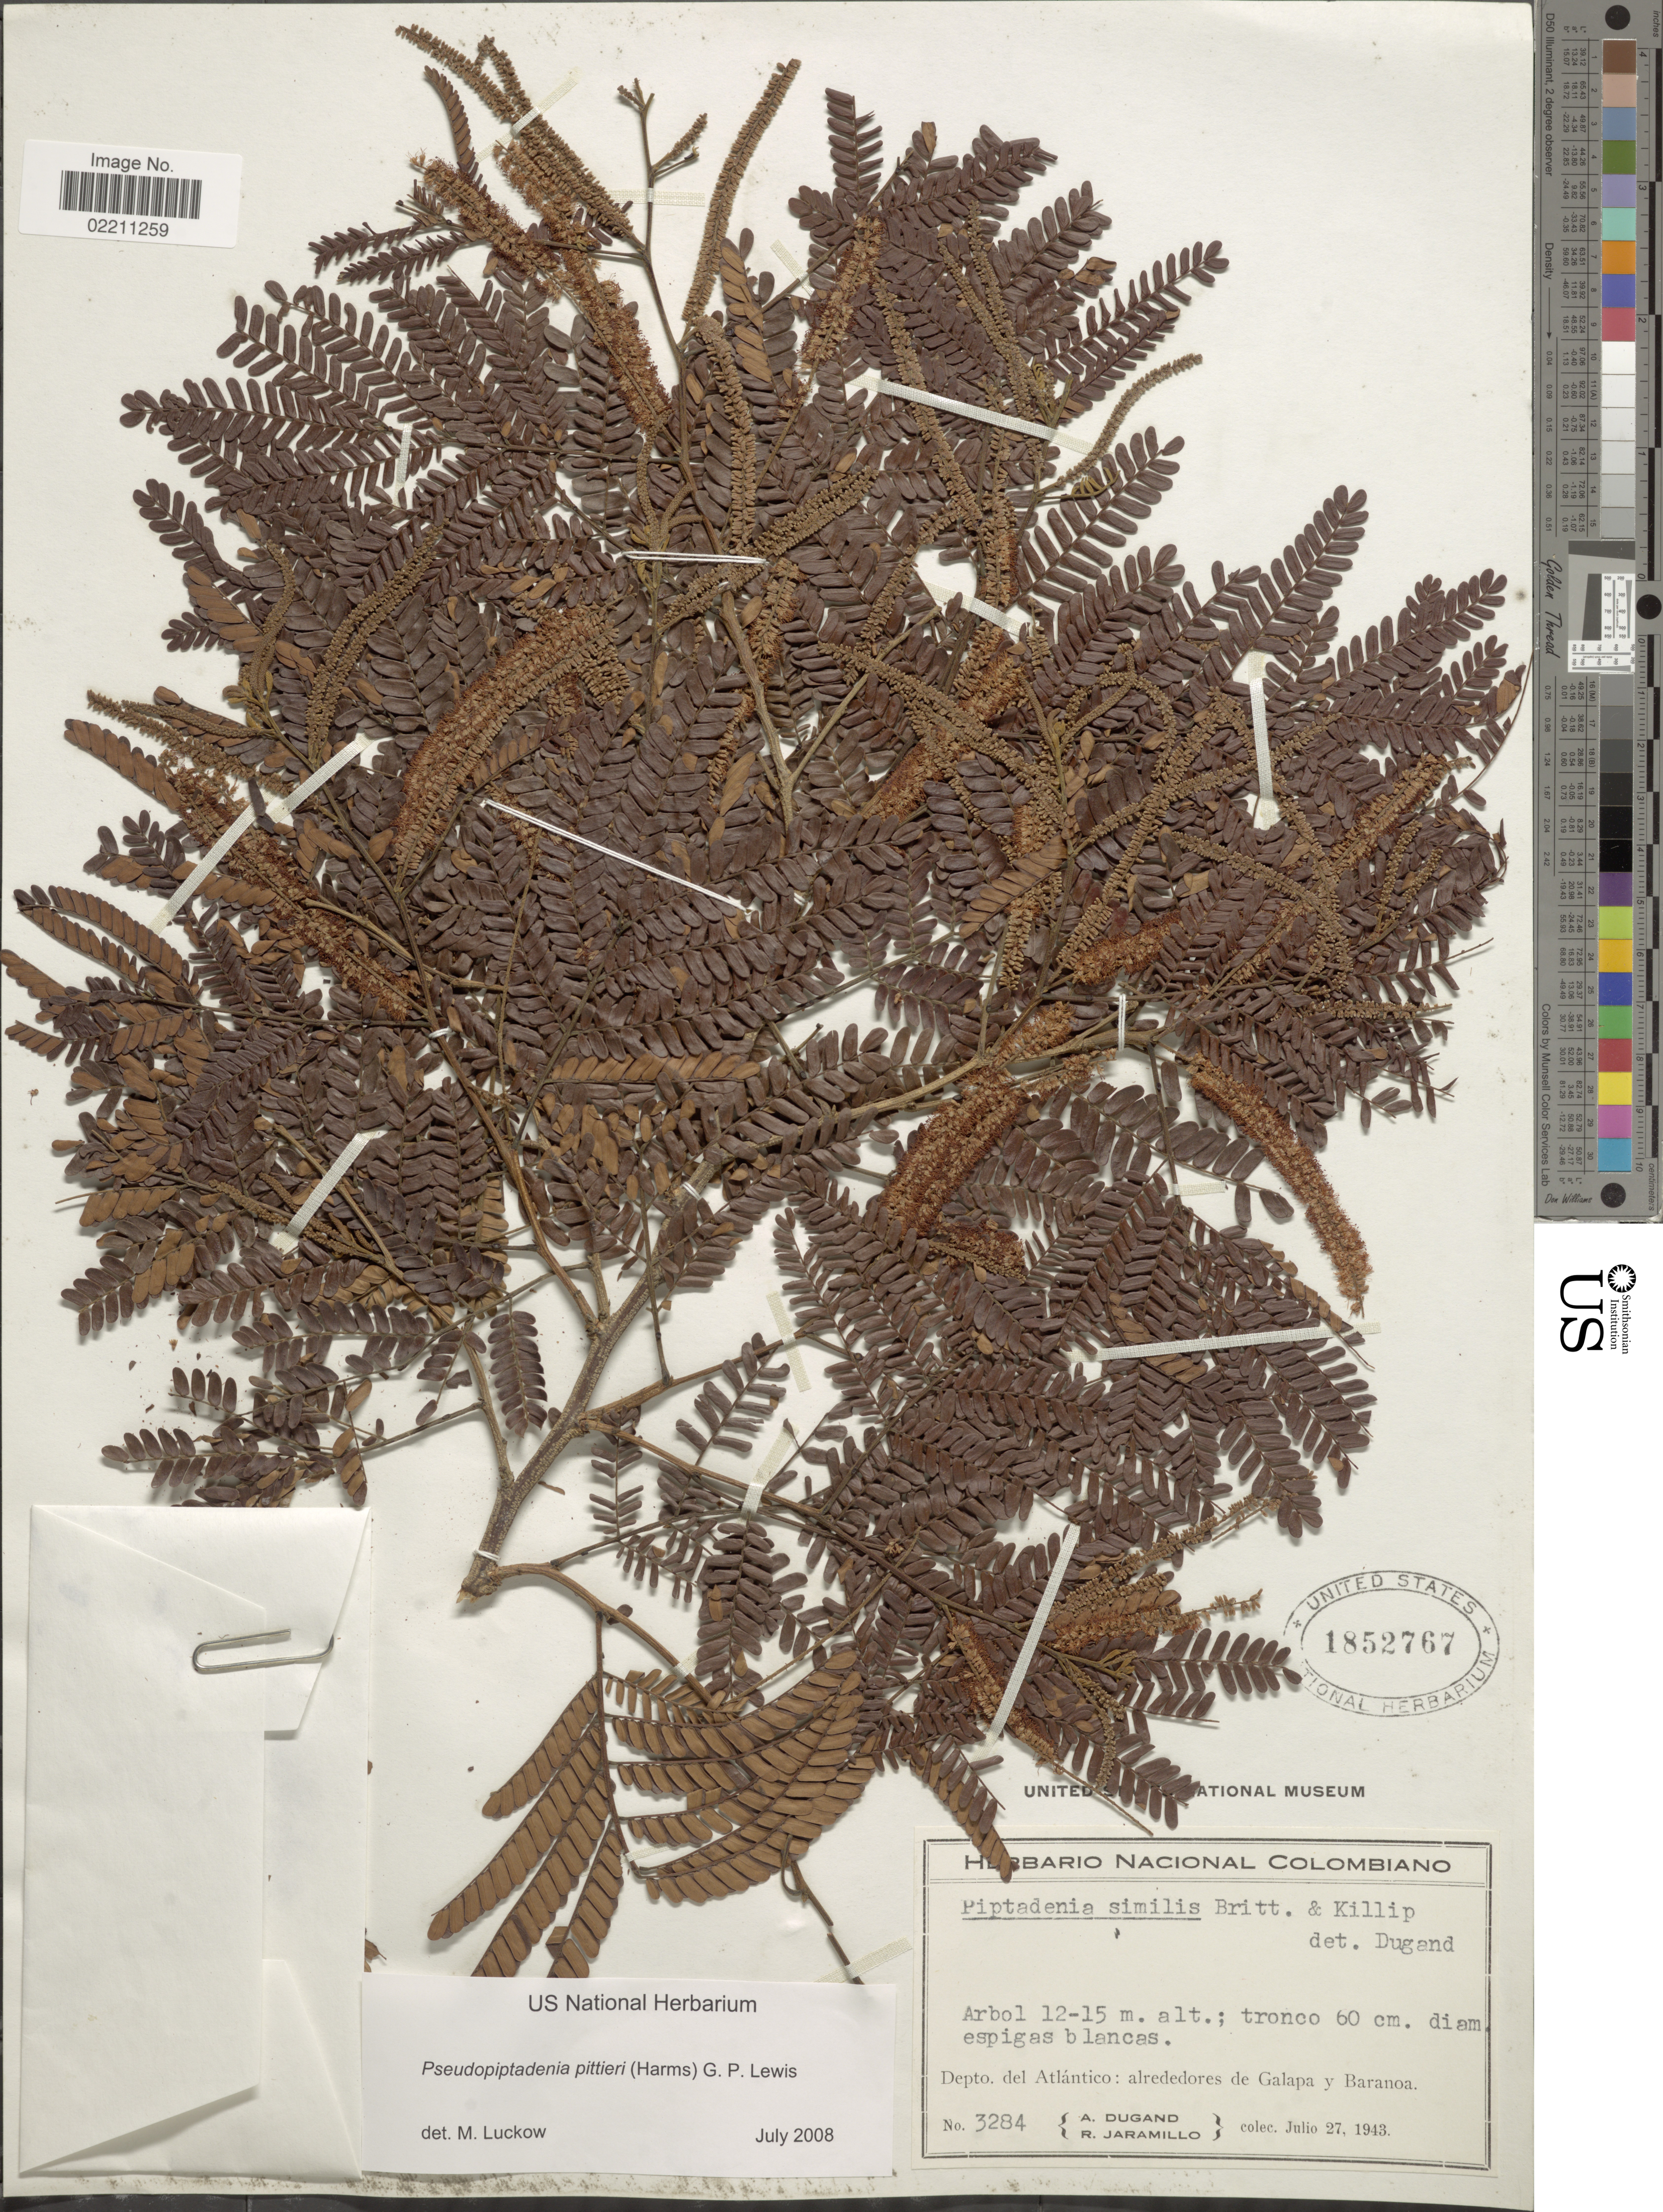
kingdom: Plantae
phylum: Tracheophyta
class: Magnoliopsida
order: Fabales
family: Fabaceae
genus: Marlimorimia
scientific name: Marlimorimia pittieri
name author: (Harms) L.P. Queiroz & L.M. Borges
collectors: A. Dugand & R. Jaramillo M.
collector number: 3284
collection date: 1943-07-27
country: Colombia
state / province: Atlántico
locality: Depto. del Atlantico: alredores de Galapa Y Baranoa.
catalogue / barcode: US 1852767